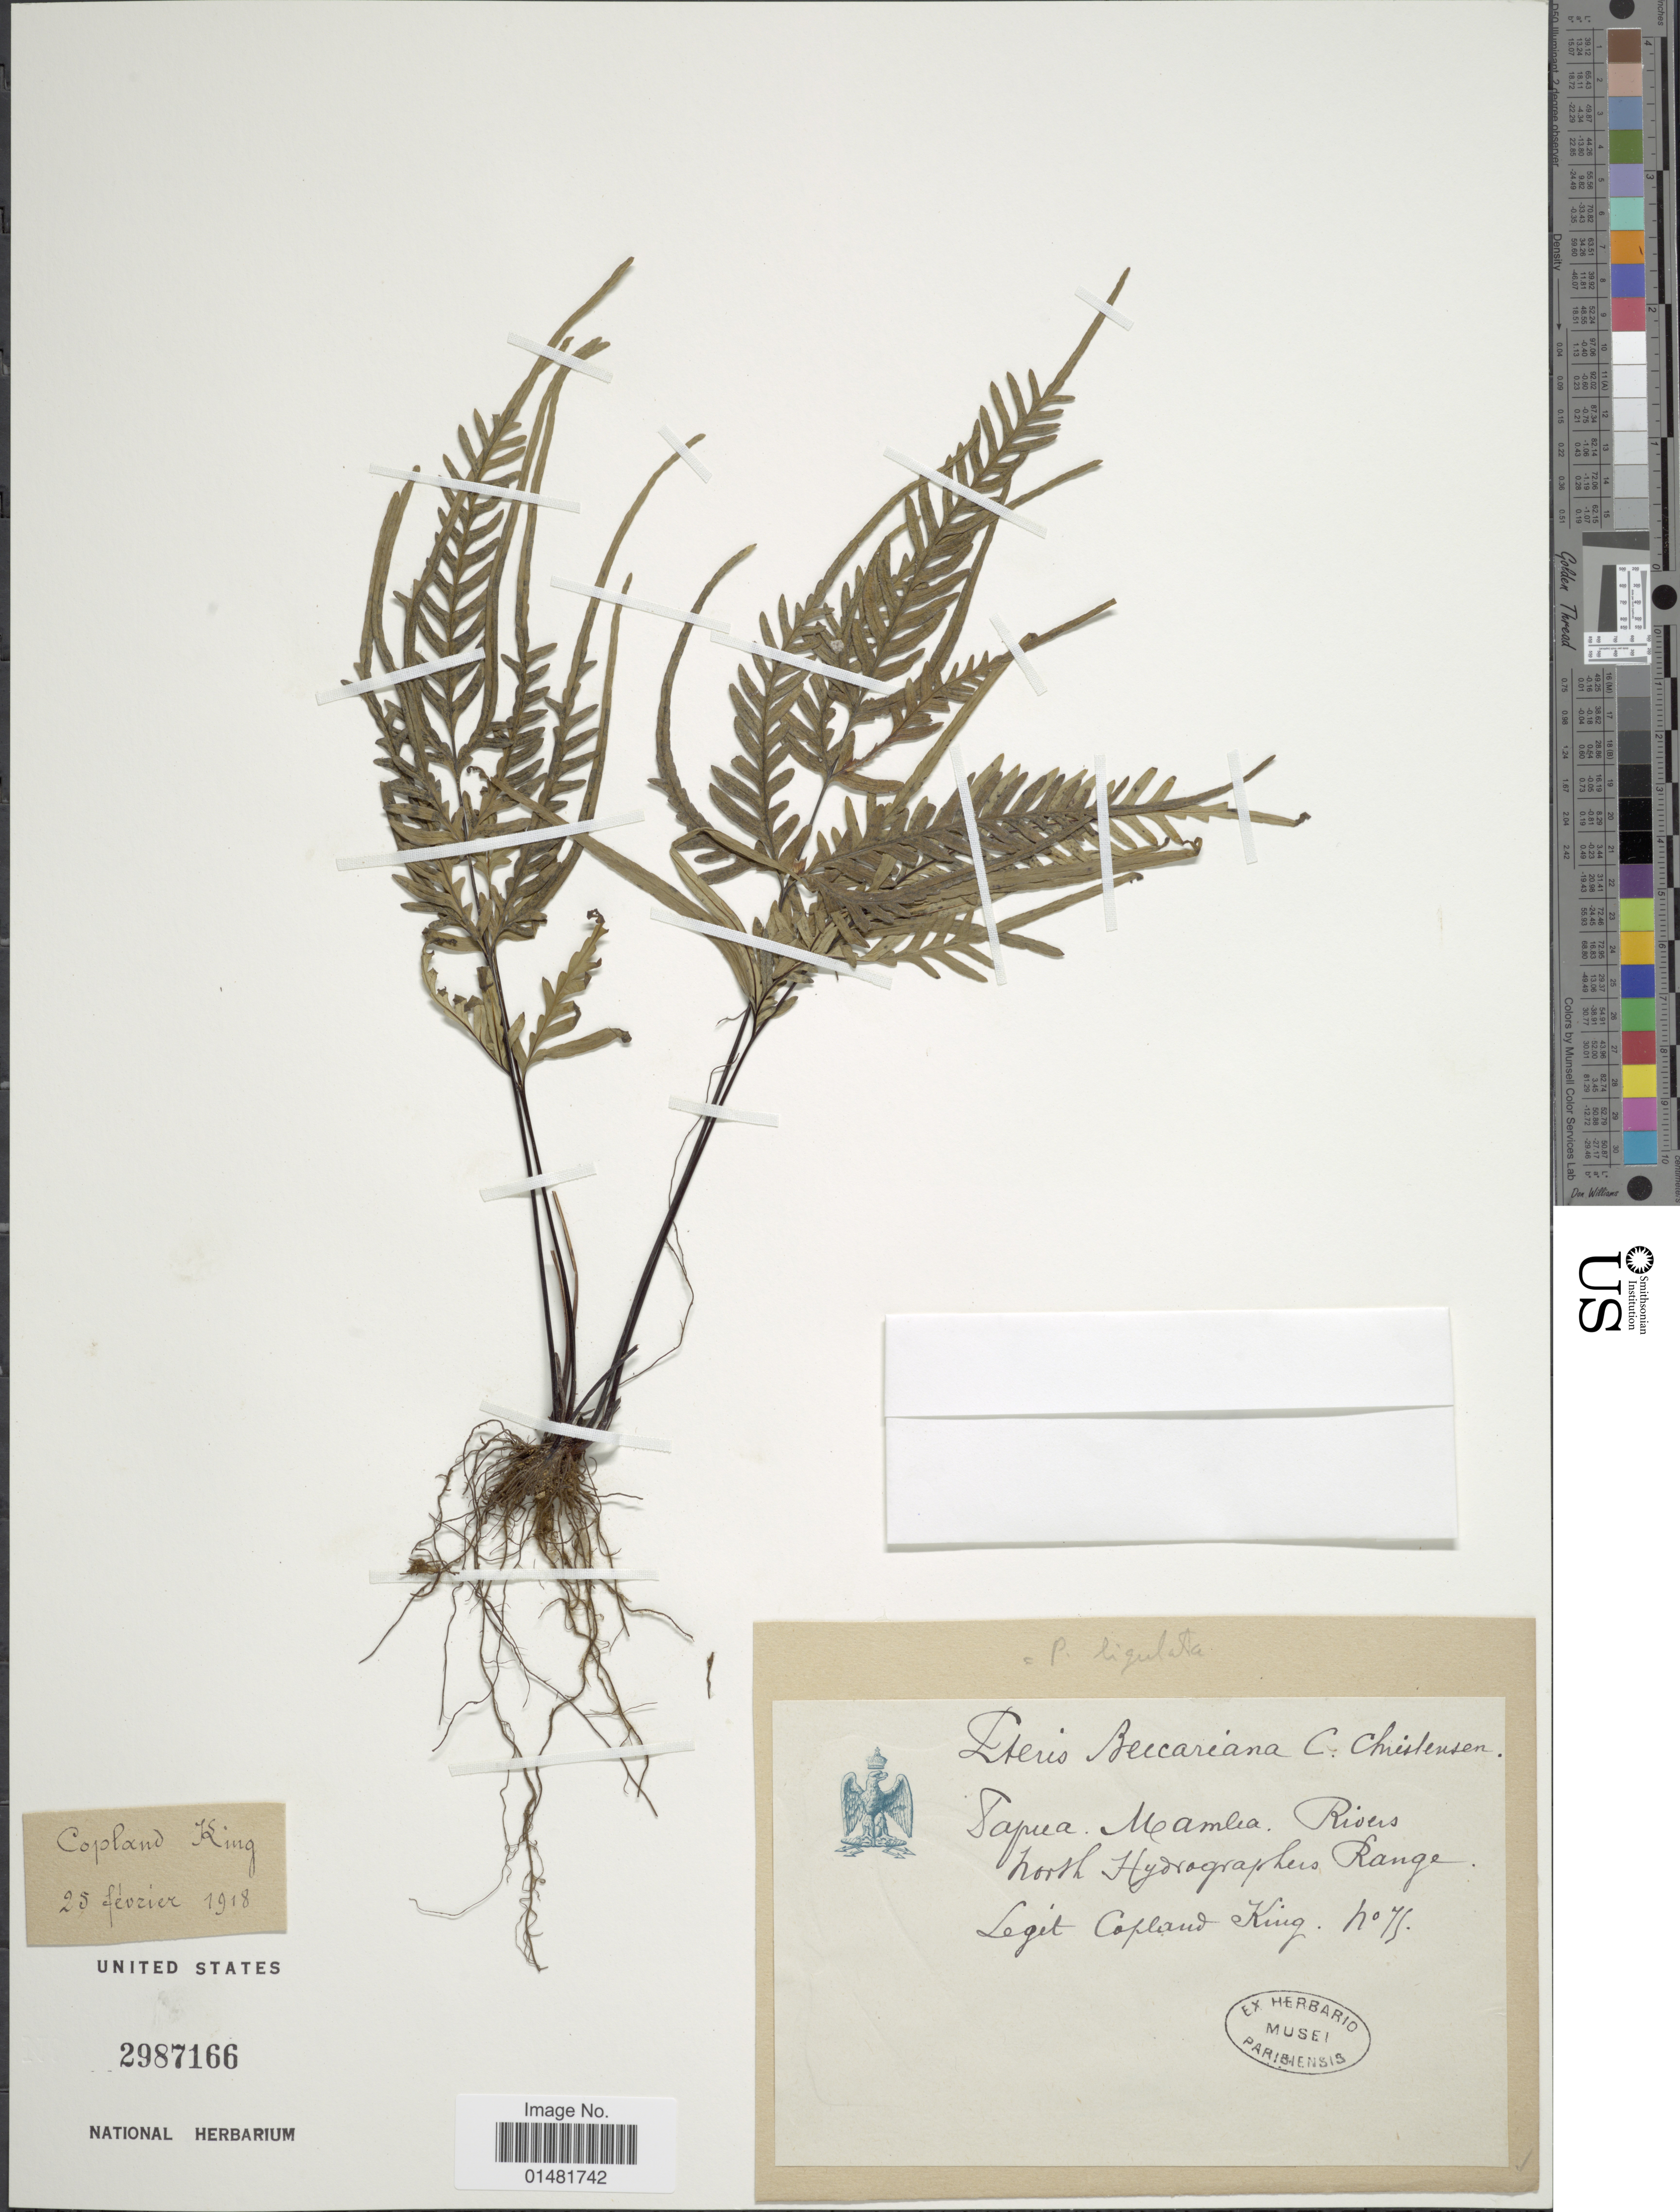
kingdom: Plantae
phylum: Tracheophyta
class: Polypodiopsida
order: Polypodiales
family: Pteridaceae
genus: Pteris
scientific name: Pteris ligulata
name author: Gaudich.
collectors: C. King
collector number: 79*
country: Papua New Guinea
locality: Tapua Mamba Rivers north Hydrographers Range [interpreted]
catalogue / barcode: US 2987166